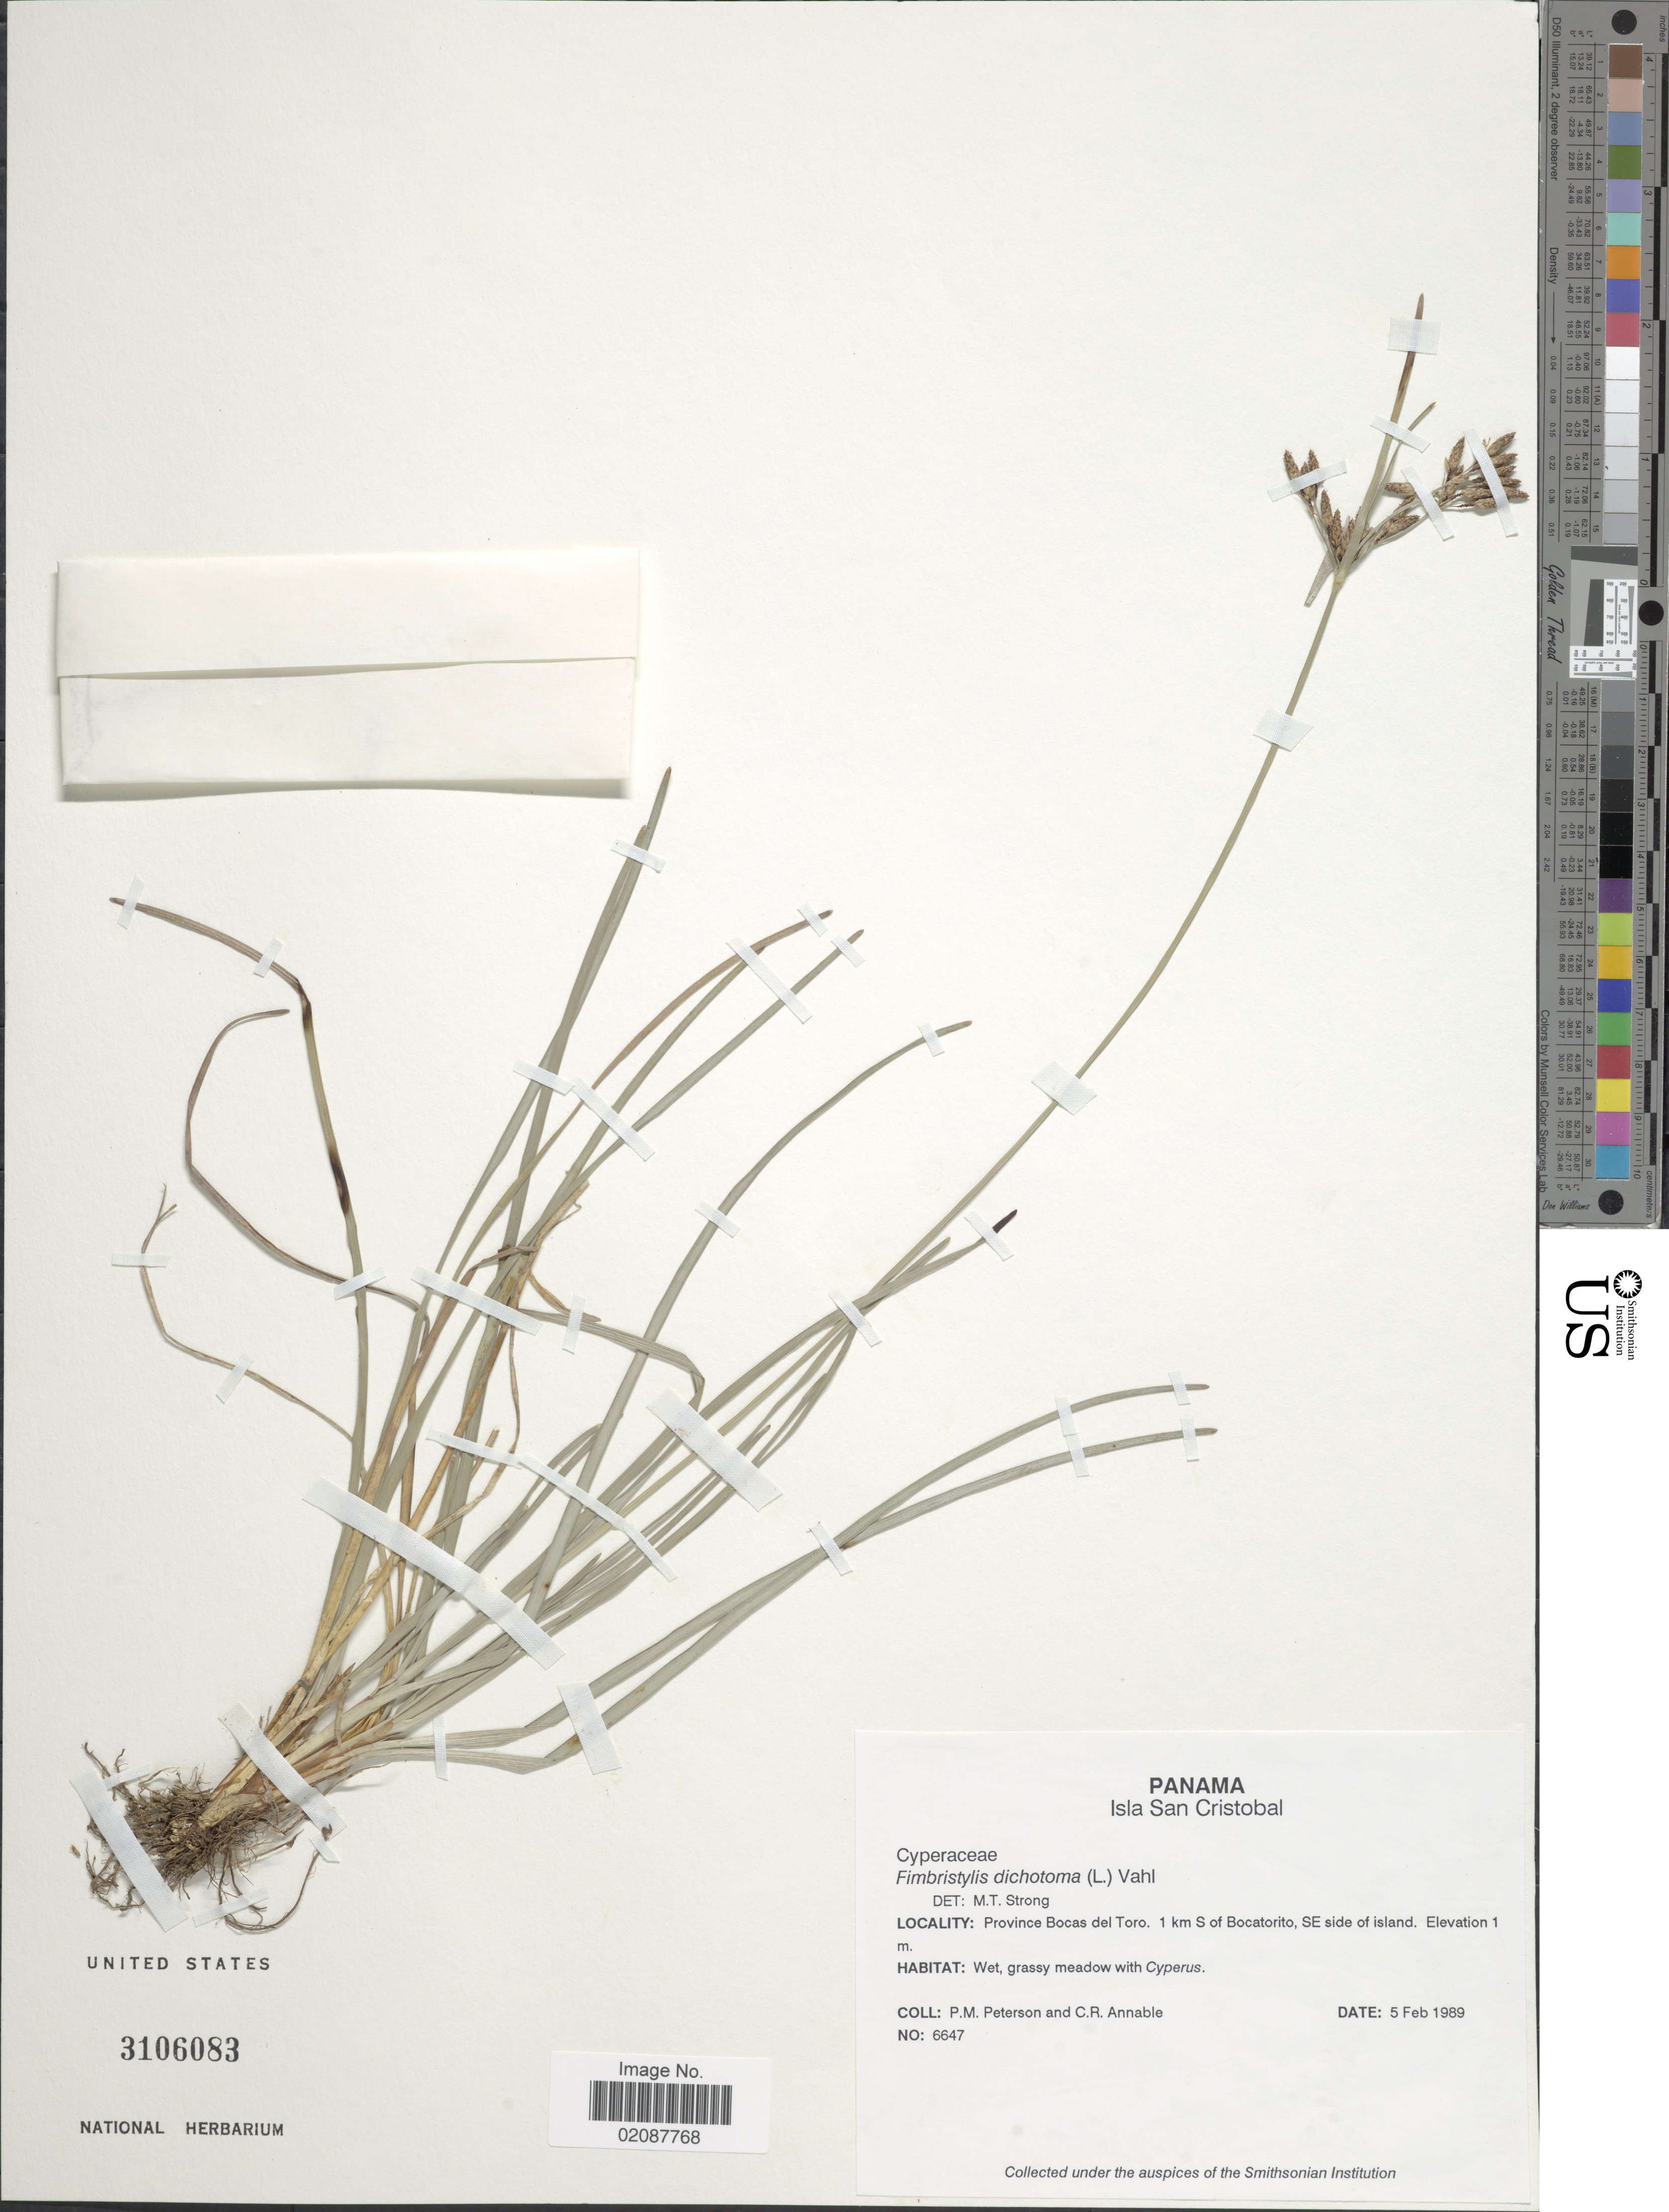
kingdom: Plantae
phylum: Tracheophyta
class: Liliopsida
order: Poales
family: Cyperaceae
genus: Fimbristylis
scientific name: Fimbristylis dichotoma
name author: (L.) Vahl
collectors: P. M. Peterson & C. R. Annable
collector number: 6647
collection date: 1989-02-05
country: Panama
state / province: Bocas del Toro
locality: Isla Can Cristobal, 1 km S of Bocatorito, SE side of island.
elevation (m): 1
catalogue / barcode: US 3106083